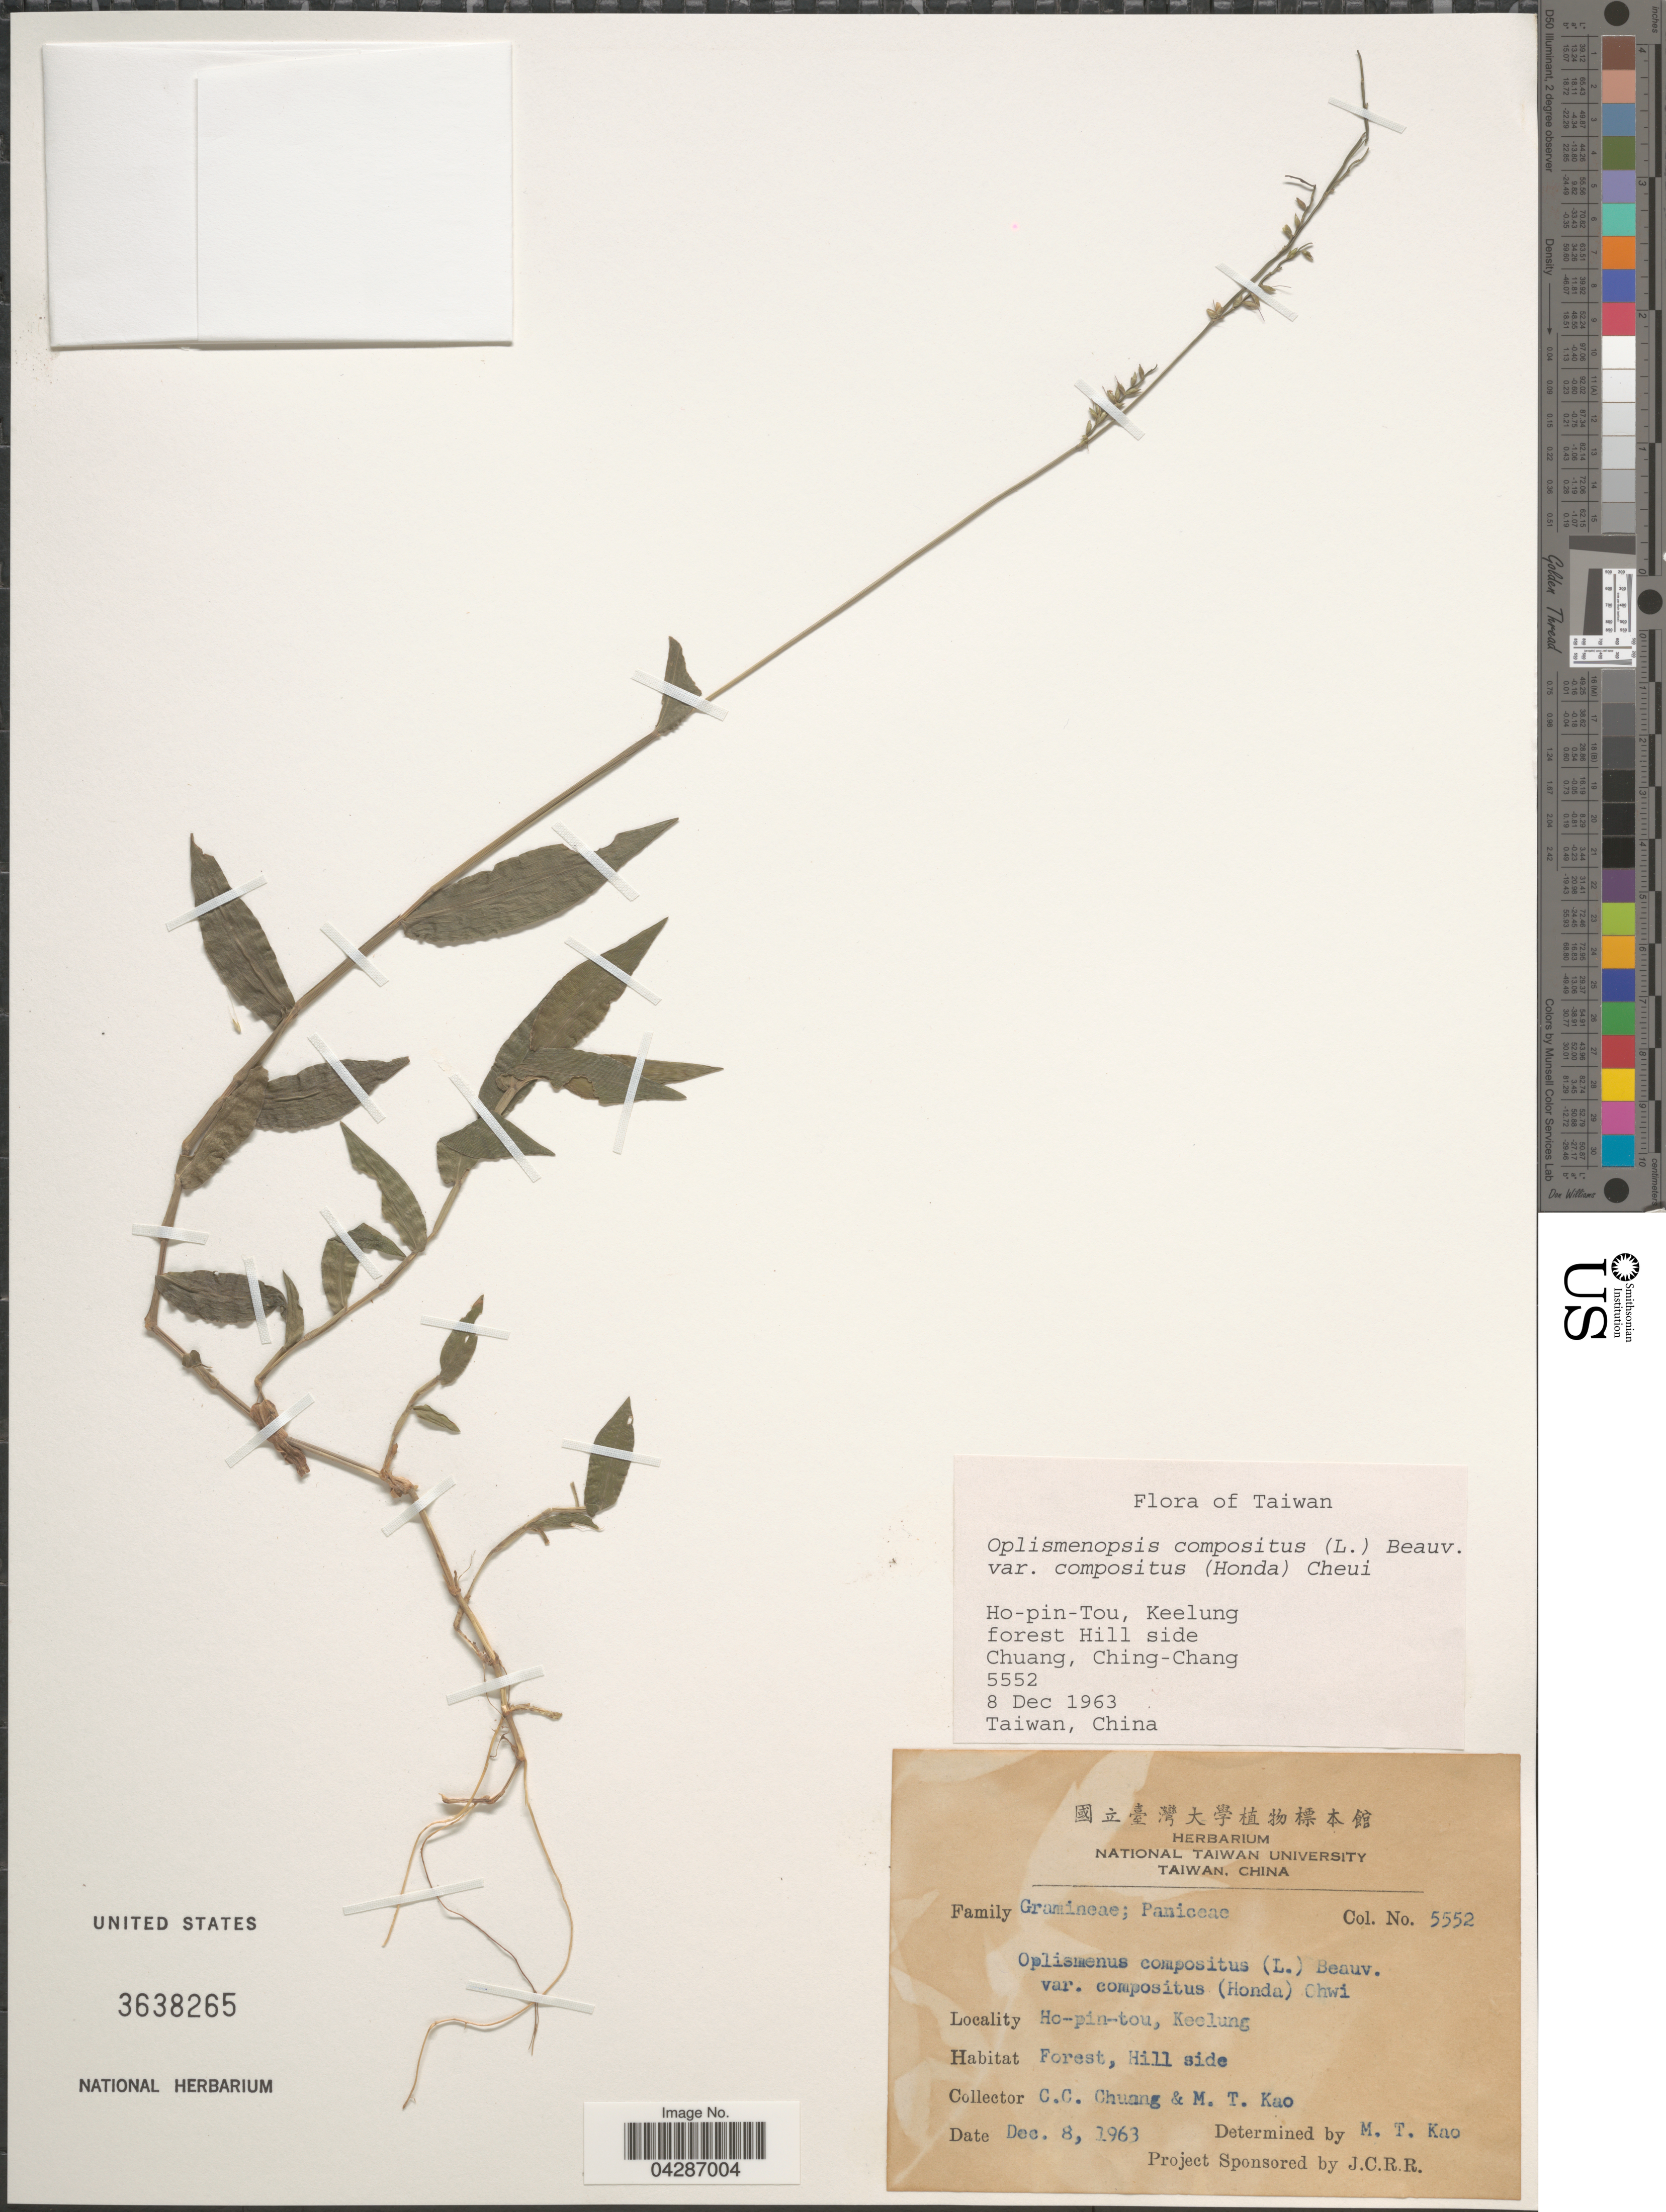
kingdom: Plantae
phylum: Tracheophyta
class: Liliopsida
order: Poales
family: Poaceae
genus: Oplismenus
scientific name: Oplismenus compositus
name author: (L.) P. Beauv.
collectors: C. C. Chuang & M. T. Kao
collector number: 5552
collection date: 1963-12-08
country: Taiwan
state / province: Keelung City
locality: Ho-pin-Tou, Keelung. Forest, Hill side.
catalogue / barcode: US 3638265